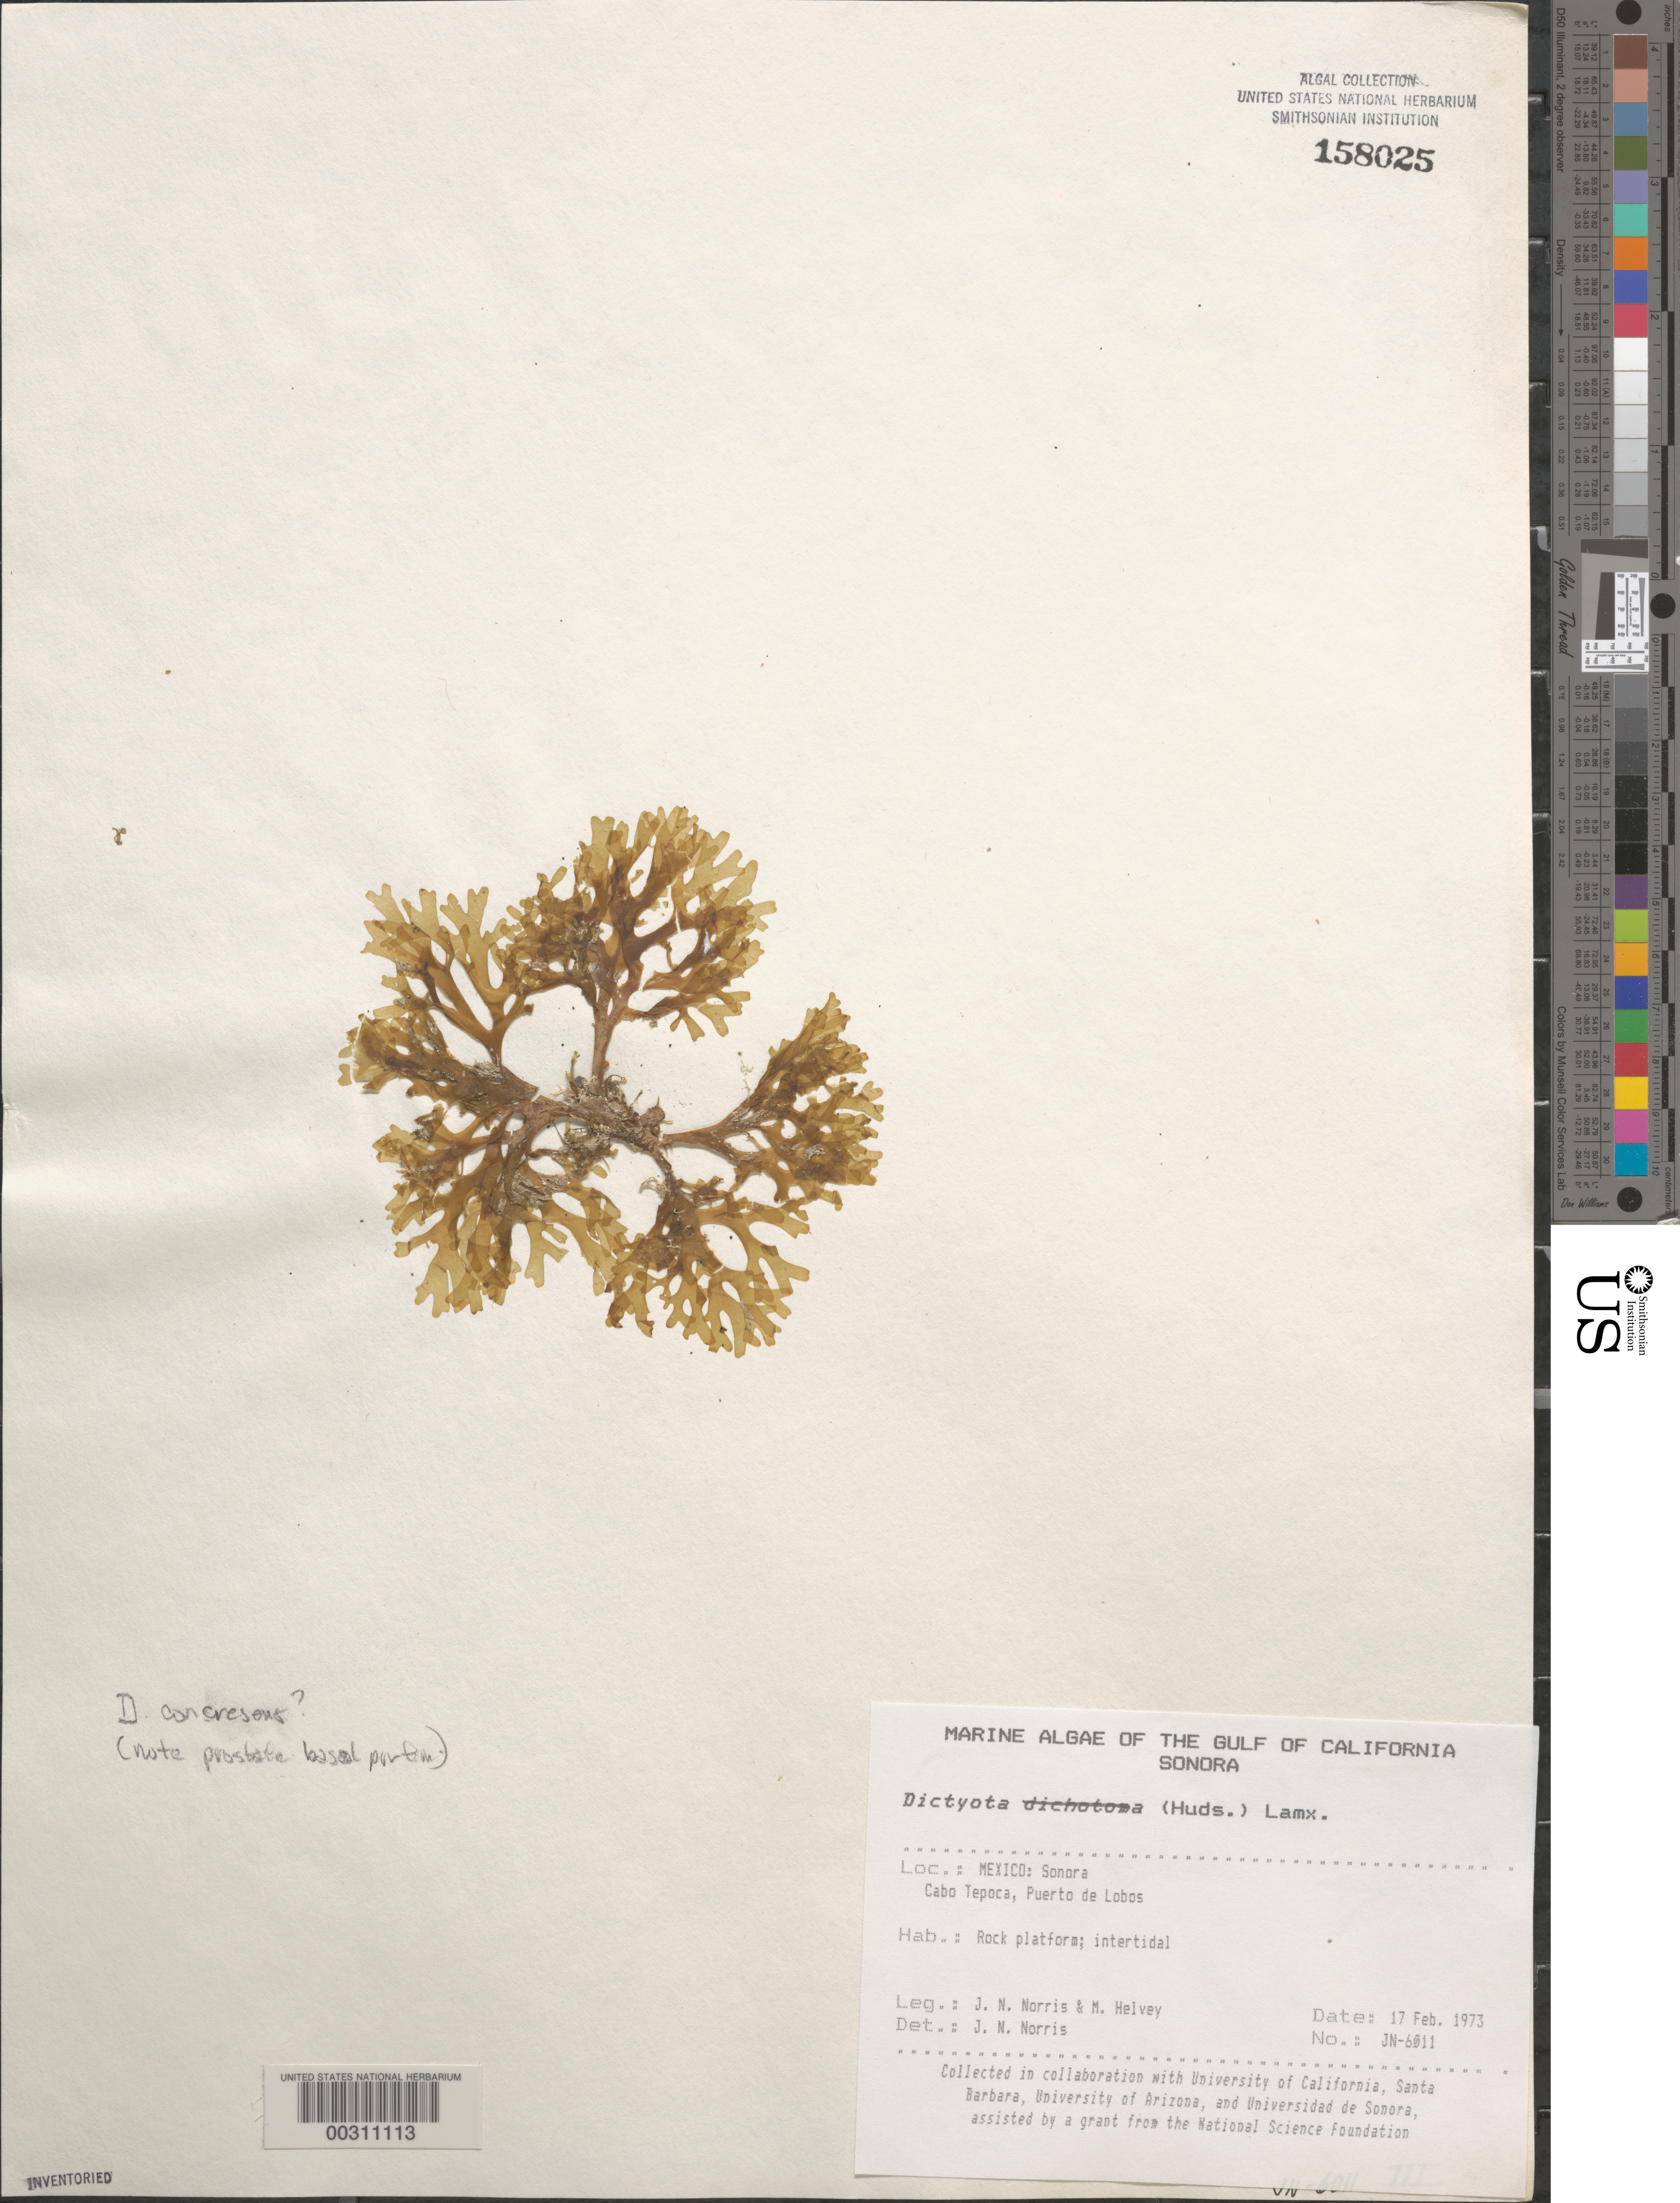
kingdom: Chromista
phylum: Ochrophyta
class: Phaeophyceae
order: Dictyotales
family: Dictyotaceae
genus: Dictyota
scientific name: Dictyota dichotoma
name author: (Huds.) J.V.Lamouroux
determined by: Norris, James N.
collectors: J. N. Norris & M. Helvey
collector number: JN-6011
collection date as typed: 17 Feb 1973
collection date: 1973-02-17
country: Mexico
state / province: Sonora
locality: Cabo Tepoca, Puerto de Lobos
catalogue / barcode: US 158025